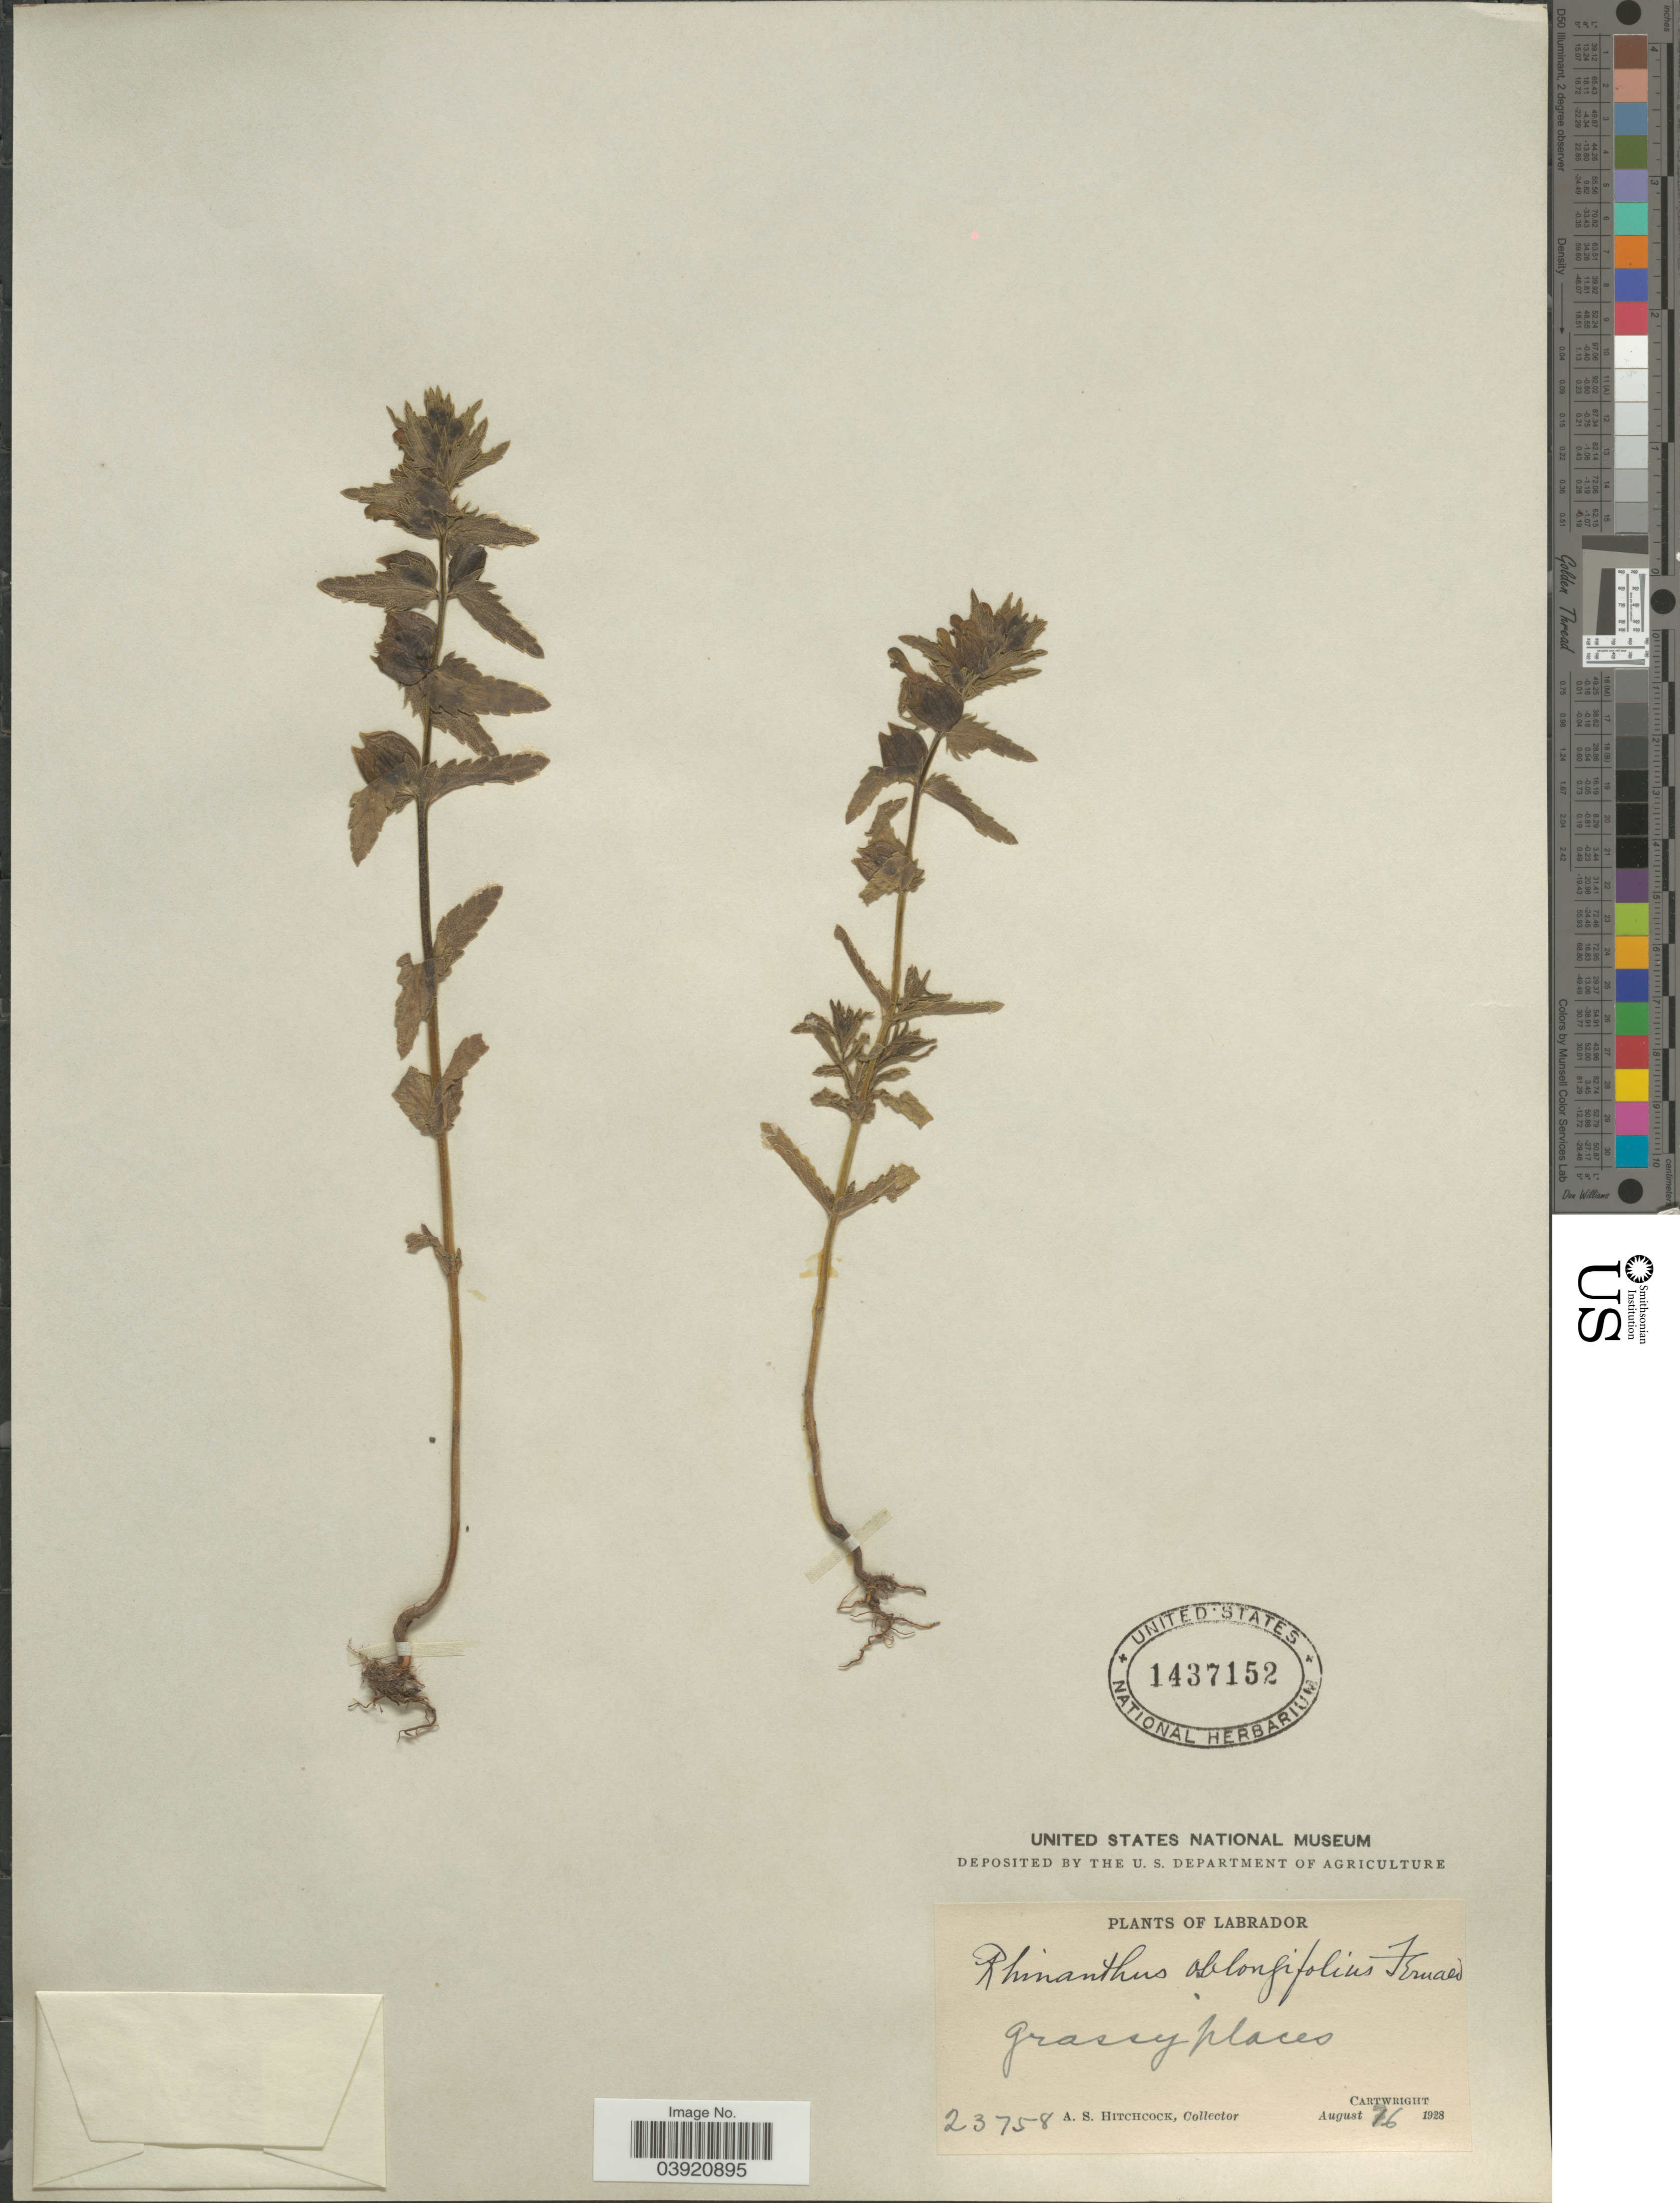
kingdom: Plantae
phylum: Tracheophyta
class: Magnoliopsida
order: Lamiales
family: Orobanchaceae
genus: Rhinanthus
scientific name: Rhinanthus oblongifolius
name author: Fernald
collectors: A. S. Hitchcock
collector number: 23758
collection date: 1928-08-16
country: Canada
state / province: Newfoundland and Labrador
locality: Labrador. Grassy places. Cartwright.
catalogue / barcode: US 1437152